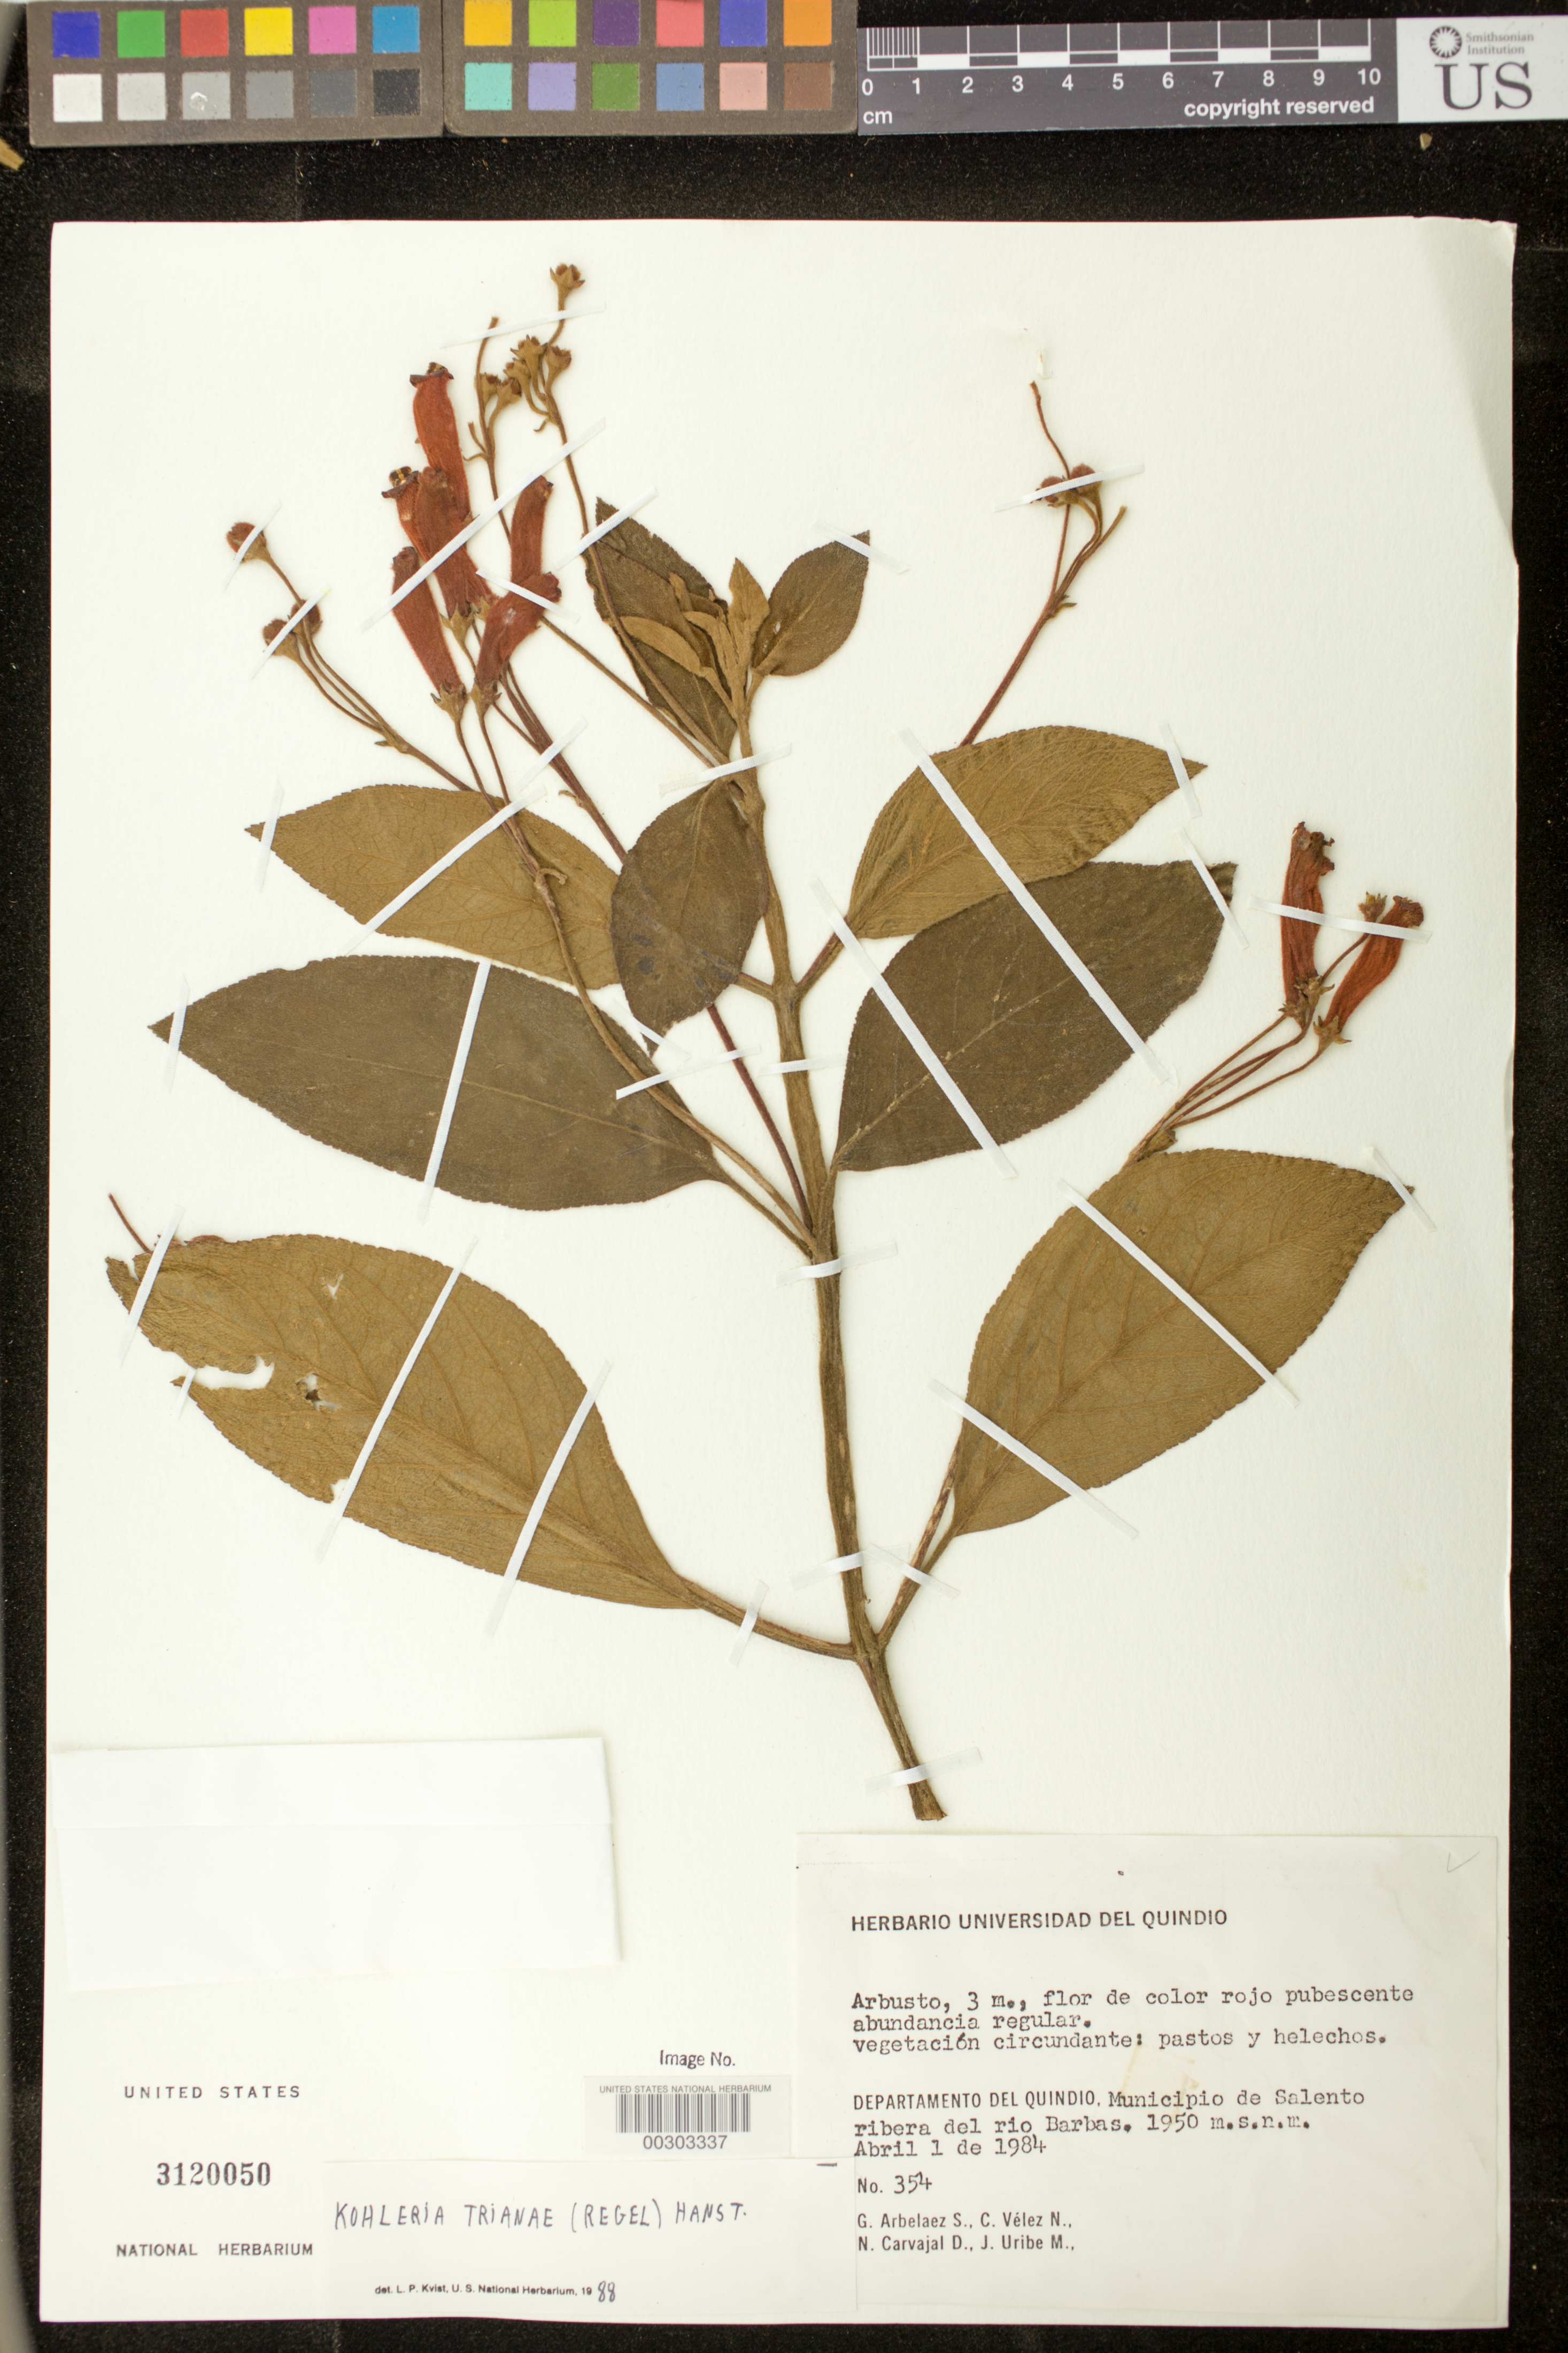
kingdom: Plantae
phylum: Tracheophyta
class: Magnoliopsida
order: Lamiales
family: Gesneriaceae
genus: Kohleria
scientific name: Kohleria trianae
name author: (Regel) Hanst.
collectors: G. Arbelaez S., C. Vélez N., N. Carvajal D. & J. Uribe M.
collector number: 354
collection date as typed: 01 Apr 1984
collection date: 1984-04-01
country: Colombia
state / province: Quindío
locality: Mun. of Salento Ribera del Rio Barbas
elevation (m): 1950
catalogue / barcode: US 3120050